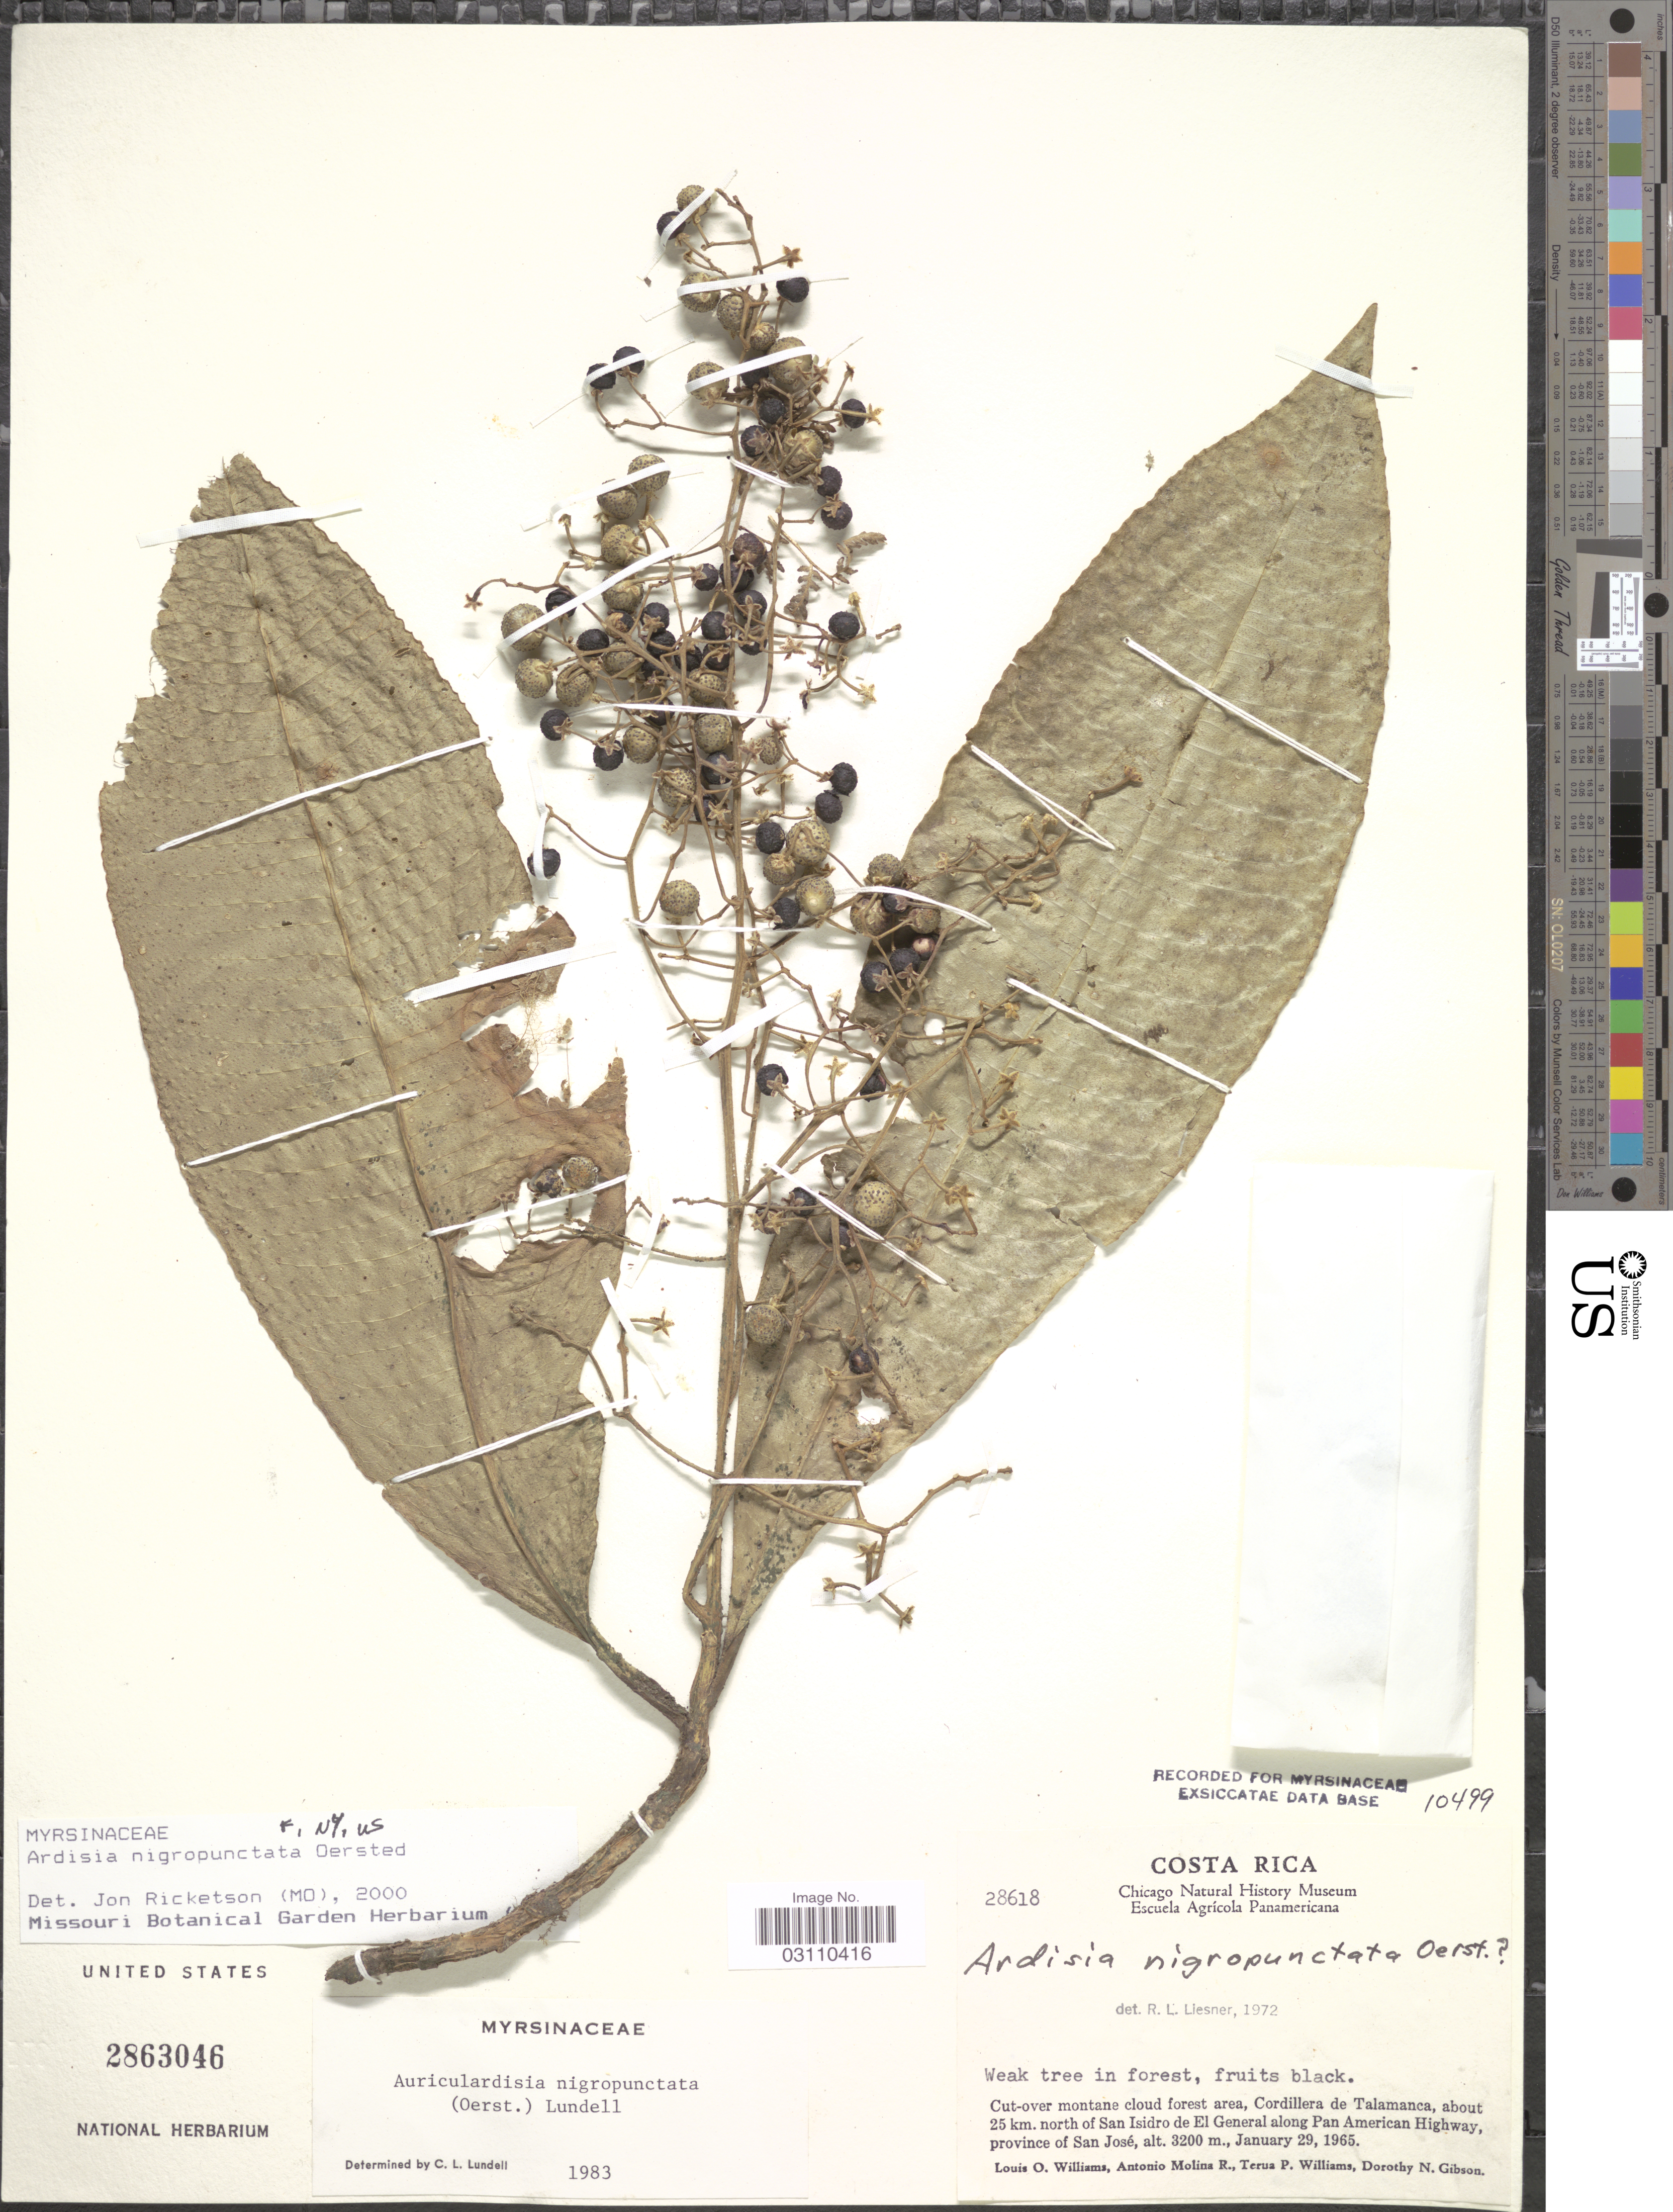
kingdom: Plantae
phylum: Tracheophyta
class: Magnoliopsida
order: Ericales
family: Primulaceae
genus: Ardisia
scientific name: Ardisia nigropunctata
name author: Oerst.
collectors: L. O. Williams, A. Molina R., T. Williams & D. N. Gibson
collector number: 28618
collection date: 1965-01-29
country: Costa Rica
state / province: San José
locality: Cordillera de Talamanca, about 25 km. north of San Isidro de El General along Pan American Highway.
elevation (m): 3200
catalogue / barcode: US 2863046